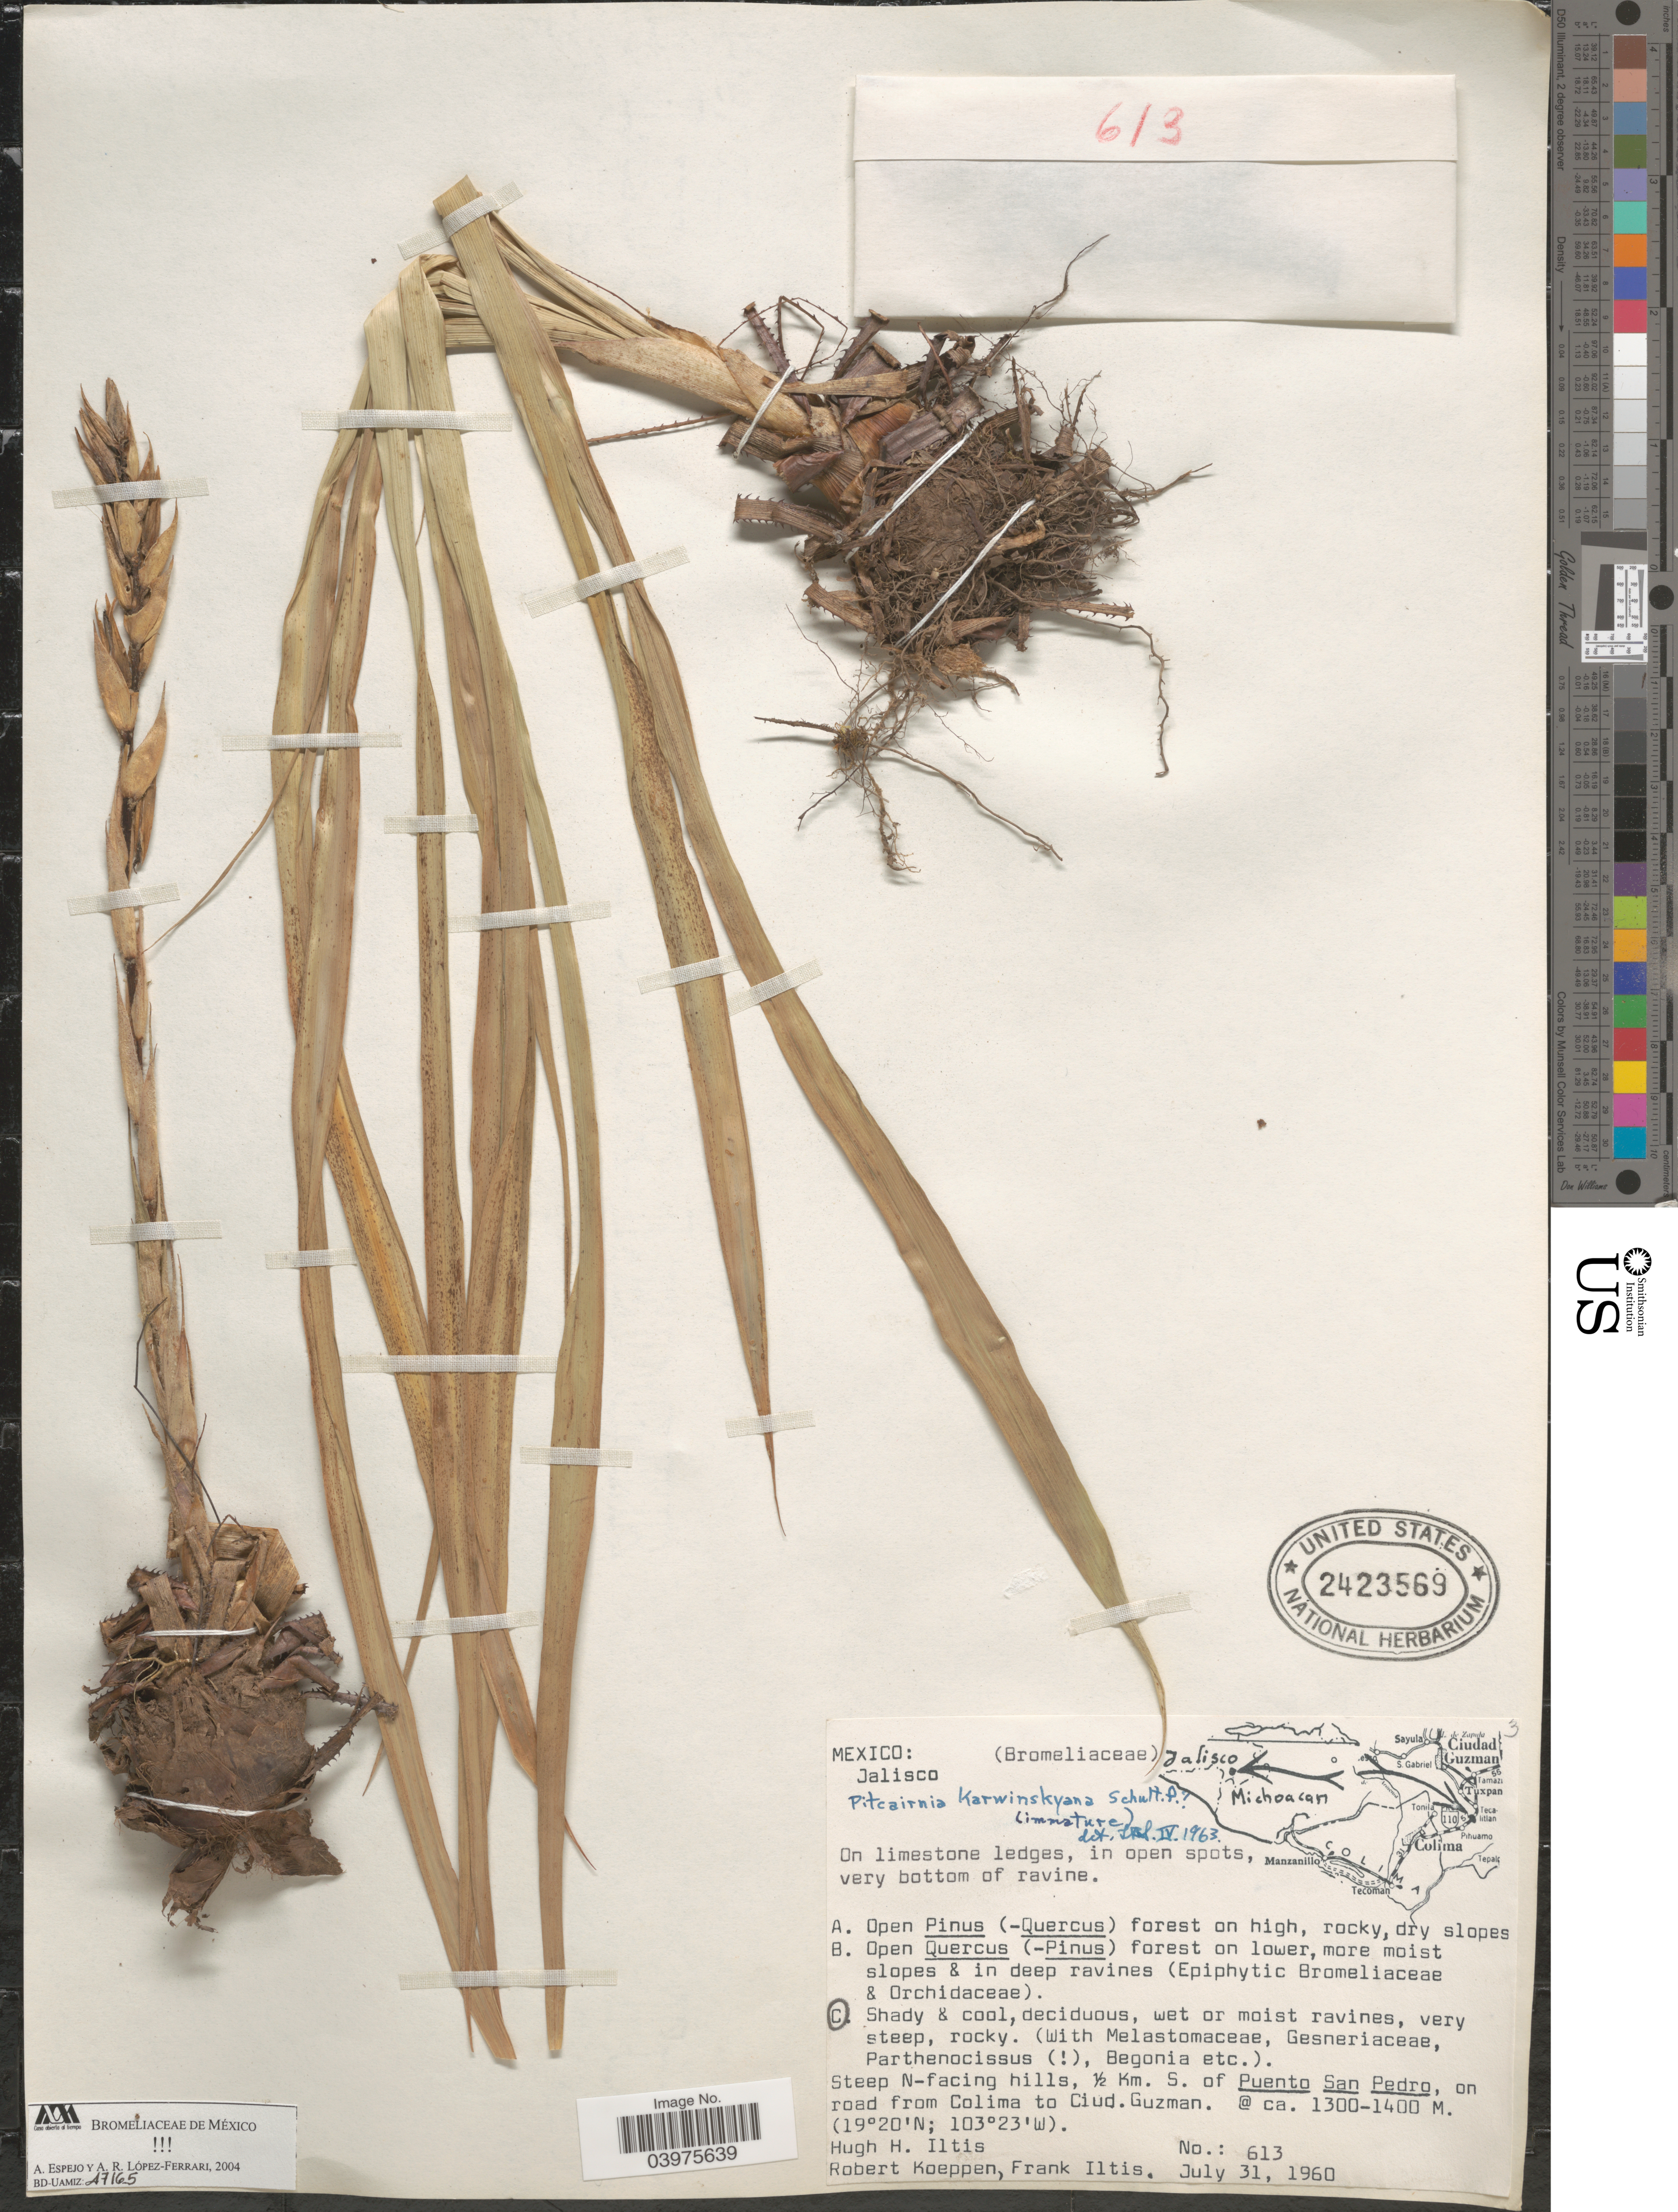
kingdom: Plantae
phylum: Tracheophyta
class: Liliopsida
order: Poales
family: Bromeliaceae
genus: Pitcairnia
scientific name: Pitcairnia karwinskyana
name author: Schult. & Schult. f.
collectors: H. Iltis, R. C. Koeppen & F. S. Iltis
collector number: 613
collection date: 1960-07-31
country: Mexico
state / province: Jalisco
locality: Steep N-facing hills, ½ Km. S. of Puento San Pedro, on road from Colima to Ciud. Guzman.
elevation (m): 1300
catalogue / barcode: US 2423569